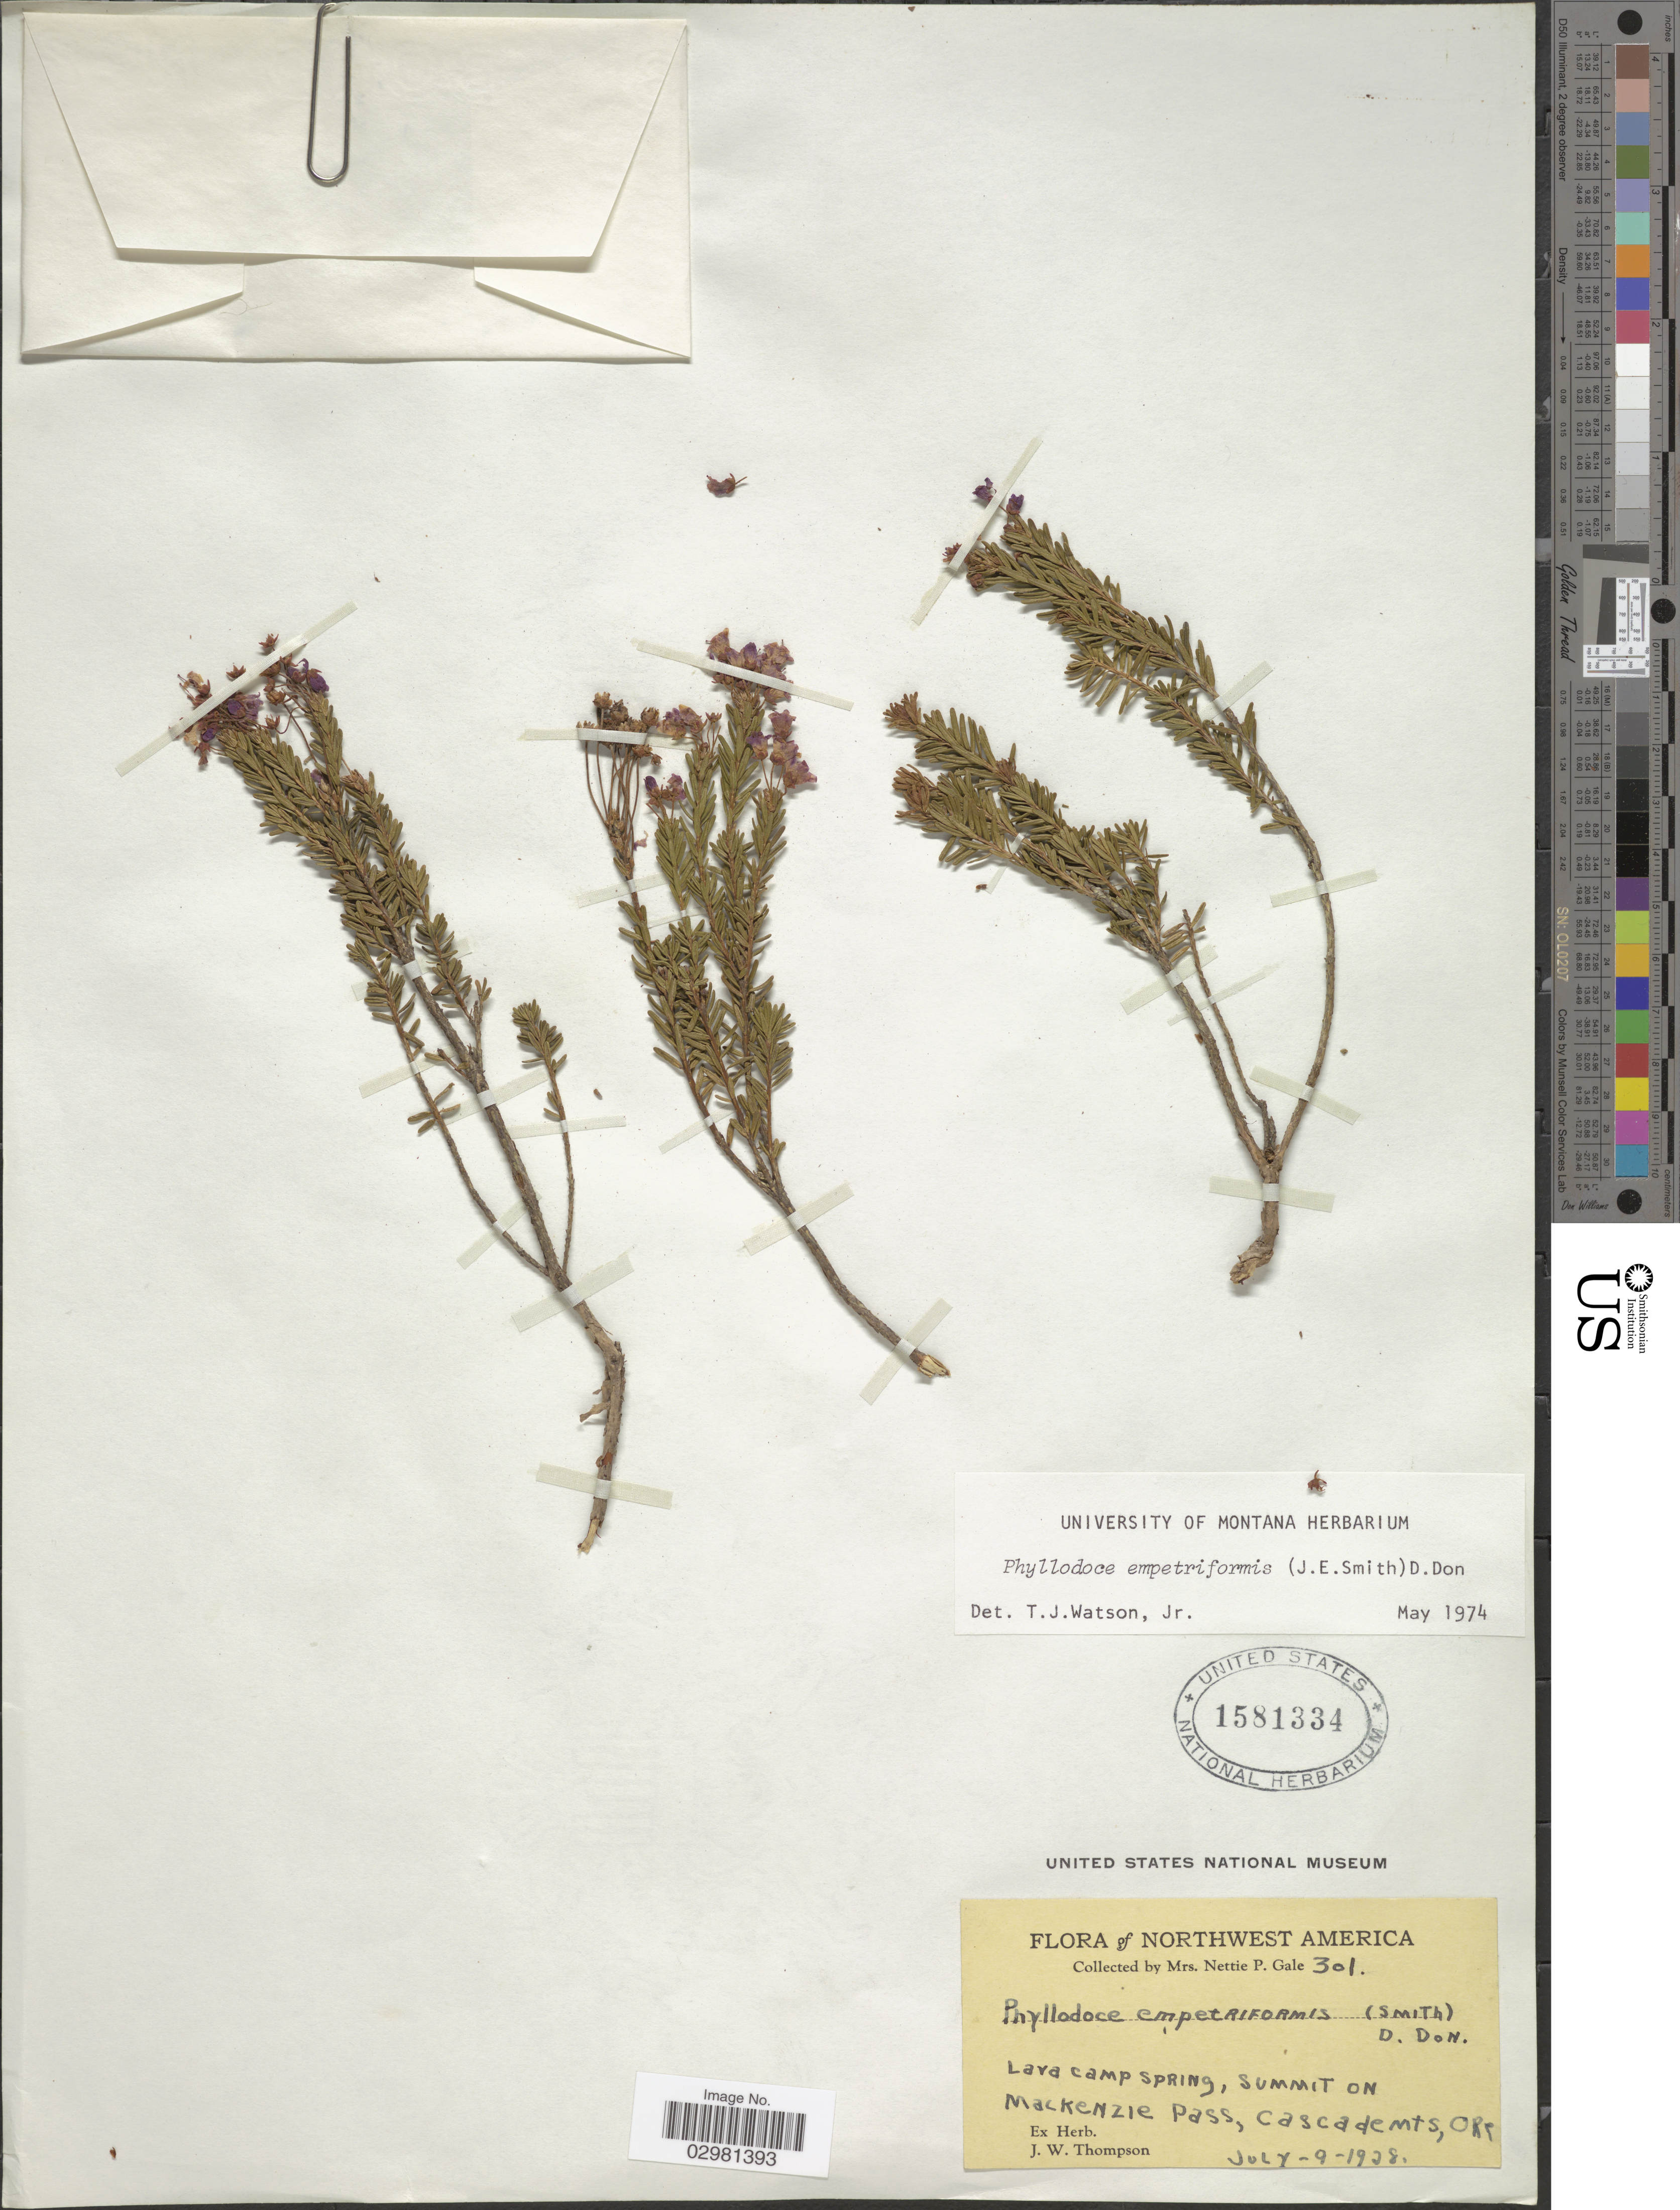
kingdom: Plantae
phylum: Tracheophyta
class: Magnoliopsida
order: Ericales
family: Ericaceae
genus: Phyllodoce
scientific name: Phyllodoce empetiformis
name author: (Small) D. Don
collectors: N. Gale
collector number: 301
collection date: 1938-07-09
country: United States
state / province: Oregon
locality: Lava camp spring, summit on Mackenzie Pass, Cascade Mts.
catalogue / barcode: US 1581334